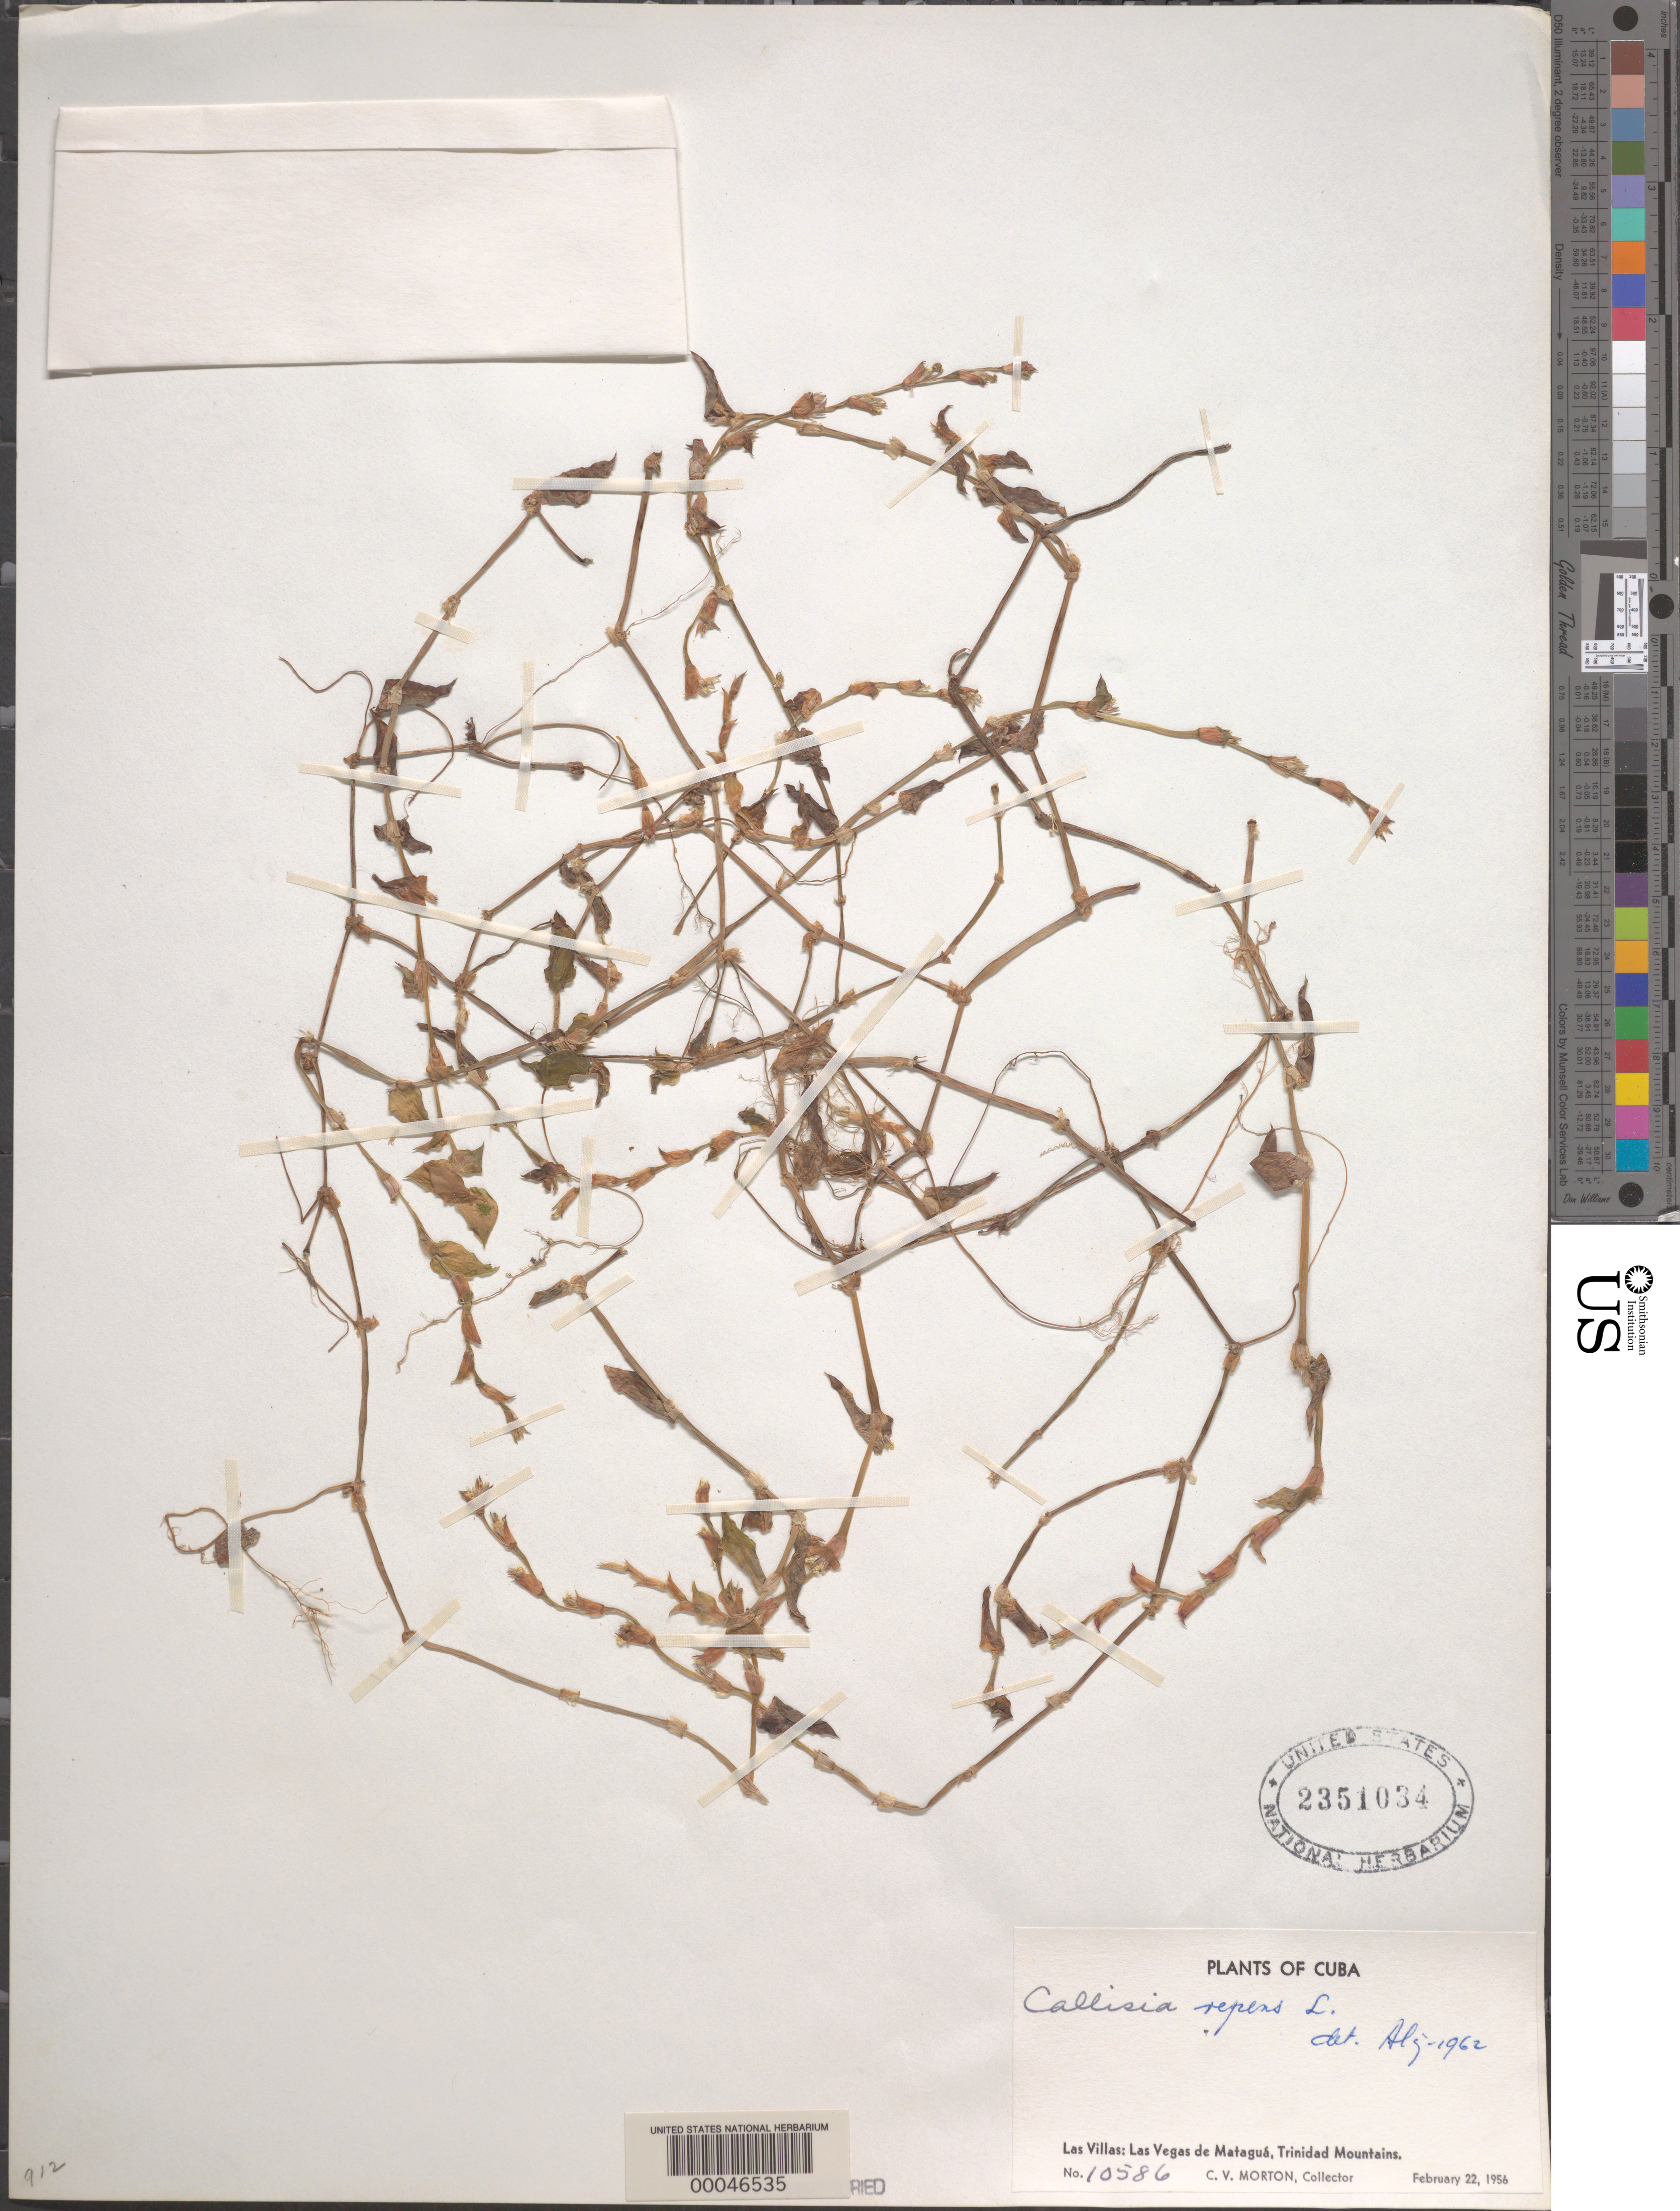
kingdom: Plantae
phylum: Tracheophyta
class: Liliopsida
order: Commelinales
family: Commelinaceae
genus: Callisia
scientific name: Callisia repens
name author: (Jacq.) L.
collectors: C. V. Morton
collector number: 10586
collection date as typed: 22 Feb 1956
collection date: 1956-02-22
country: Cuba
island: Greater Antilles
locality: Las Vegas de Matagua, Trinidad Mountains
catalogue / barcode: US 2351034